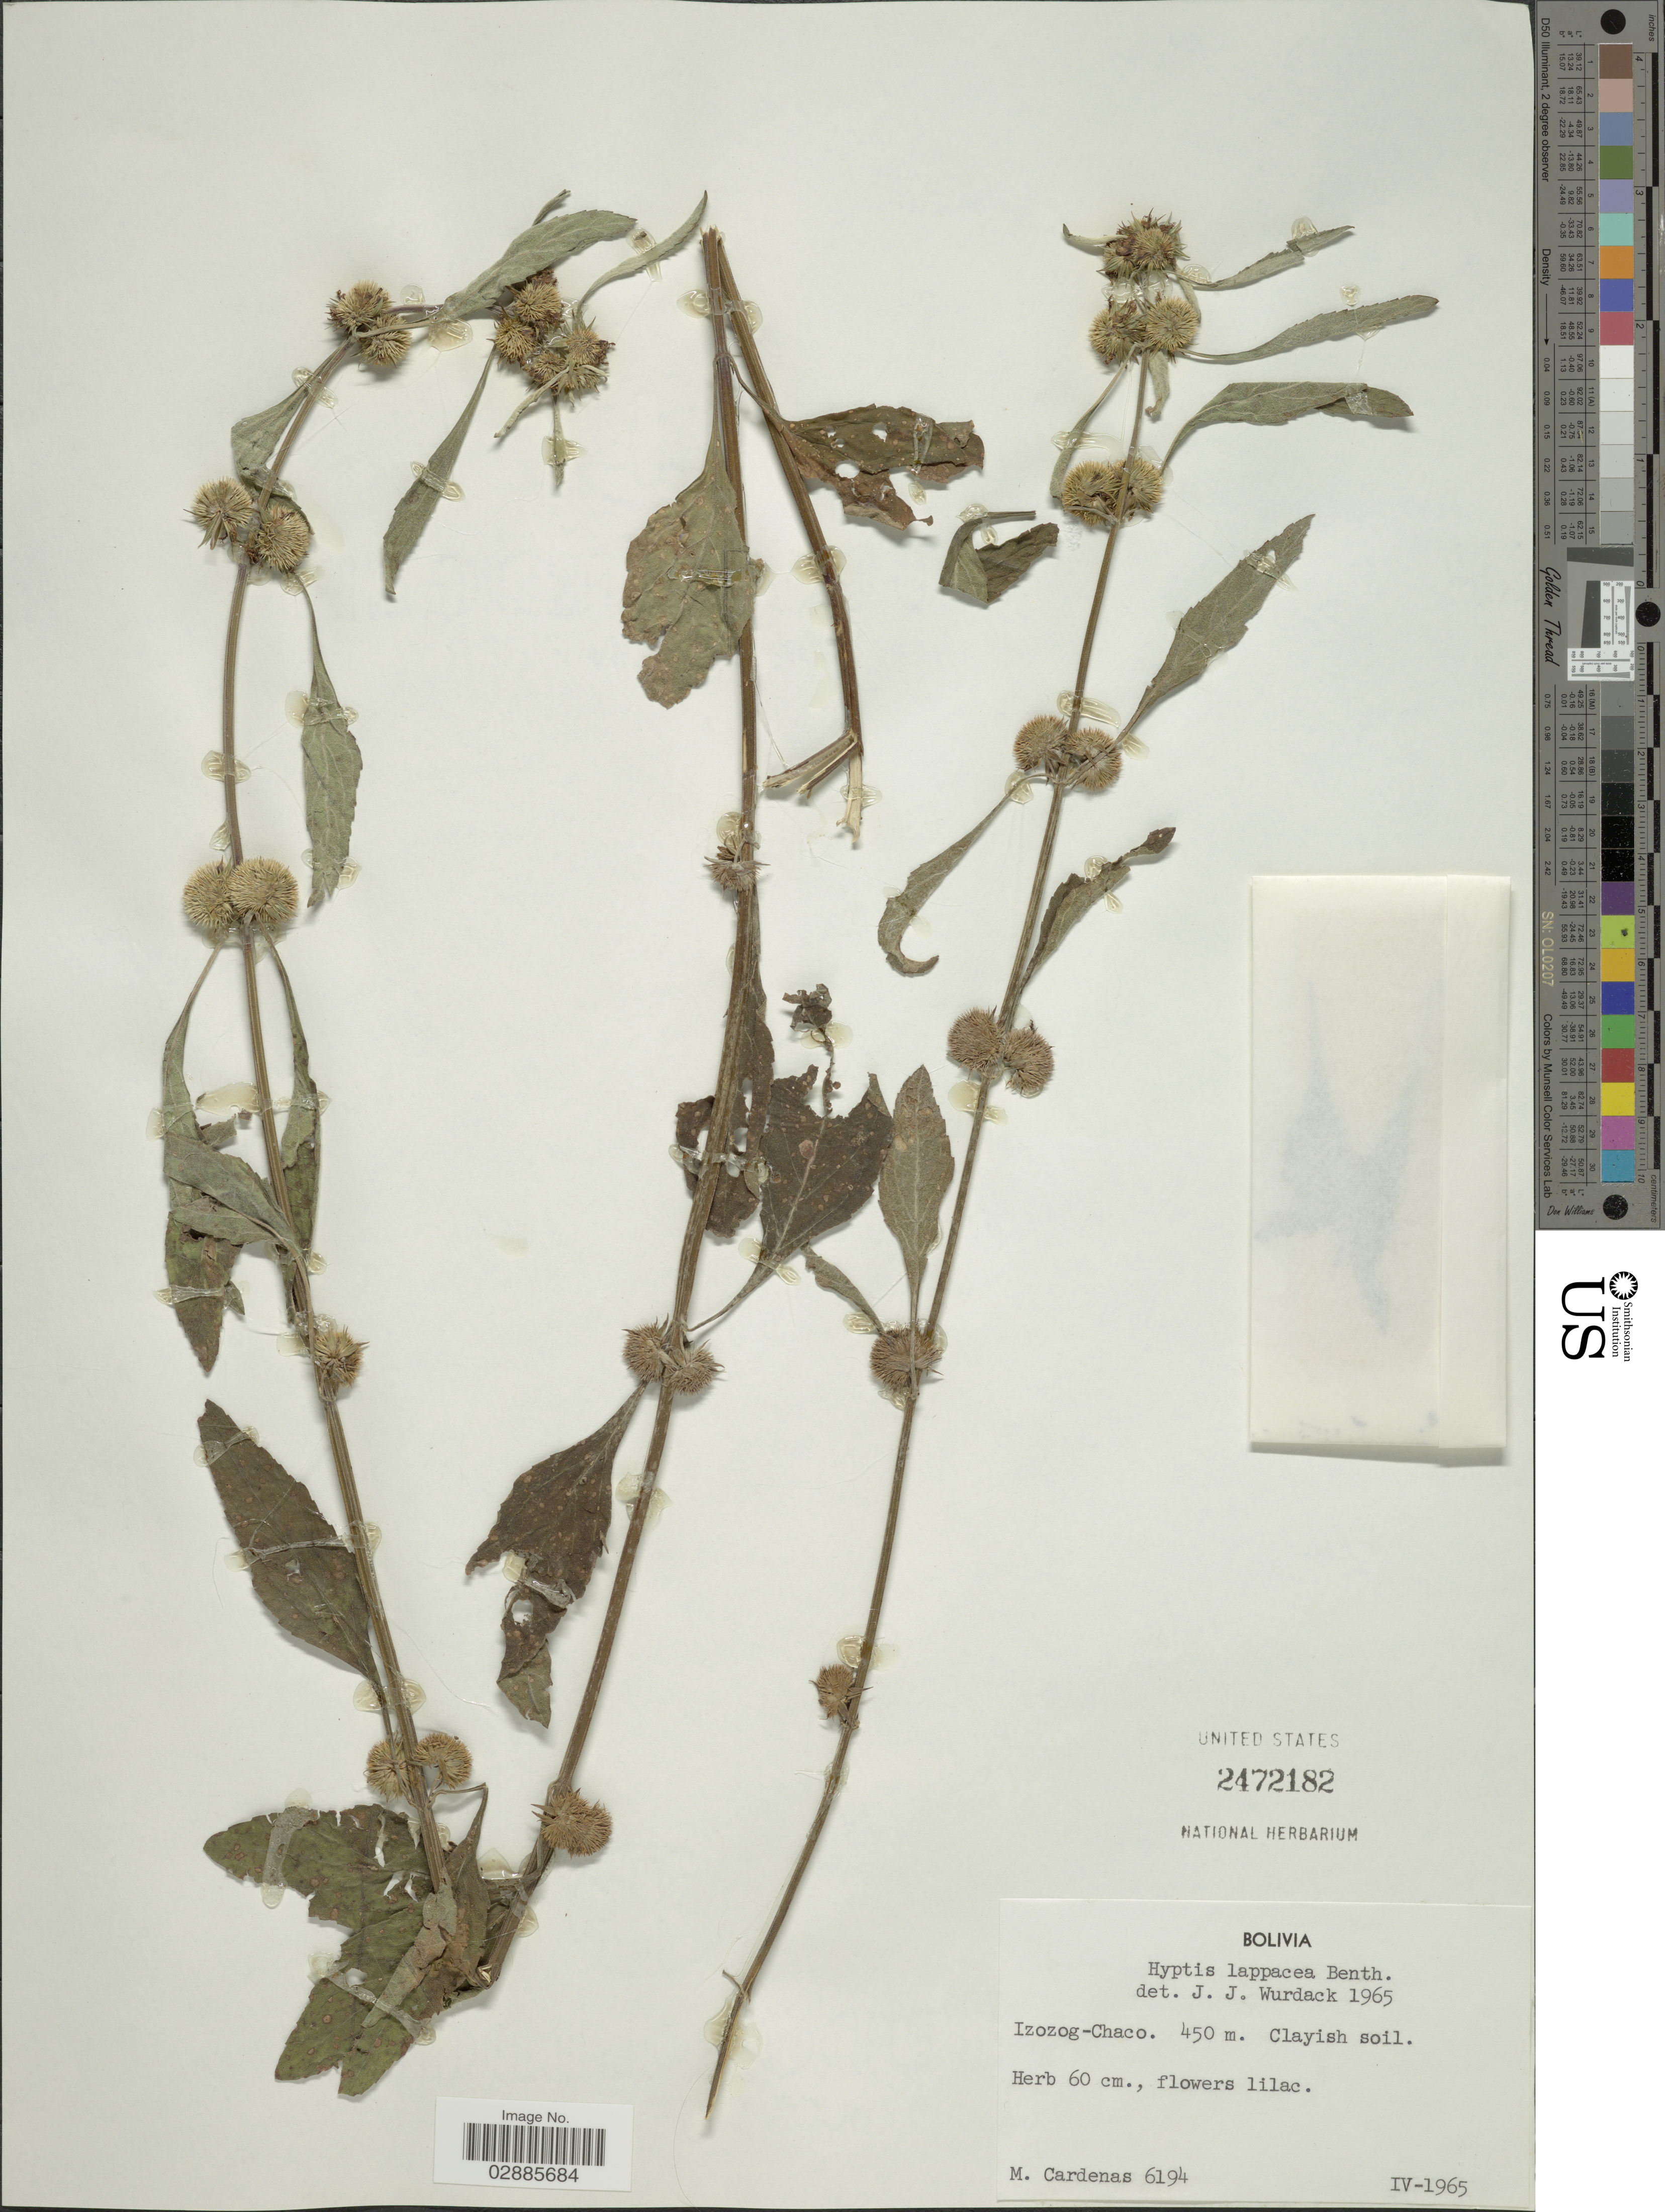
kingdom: Plantae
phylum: Tracheophyta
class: Magnoliopsida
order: Lamiales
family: Lamiaceae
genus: Hyptis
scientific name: Hyptis lappacea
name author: Benth.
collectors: M. Cárdenas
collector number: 6194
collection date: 1965-04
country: Bolivia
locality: Izozog-Chaco.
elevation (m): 450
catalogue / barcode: US 2472182